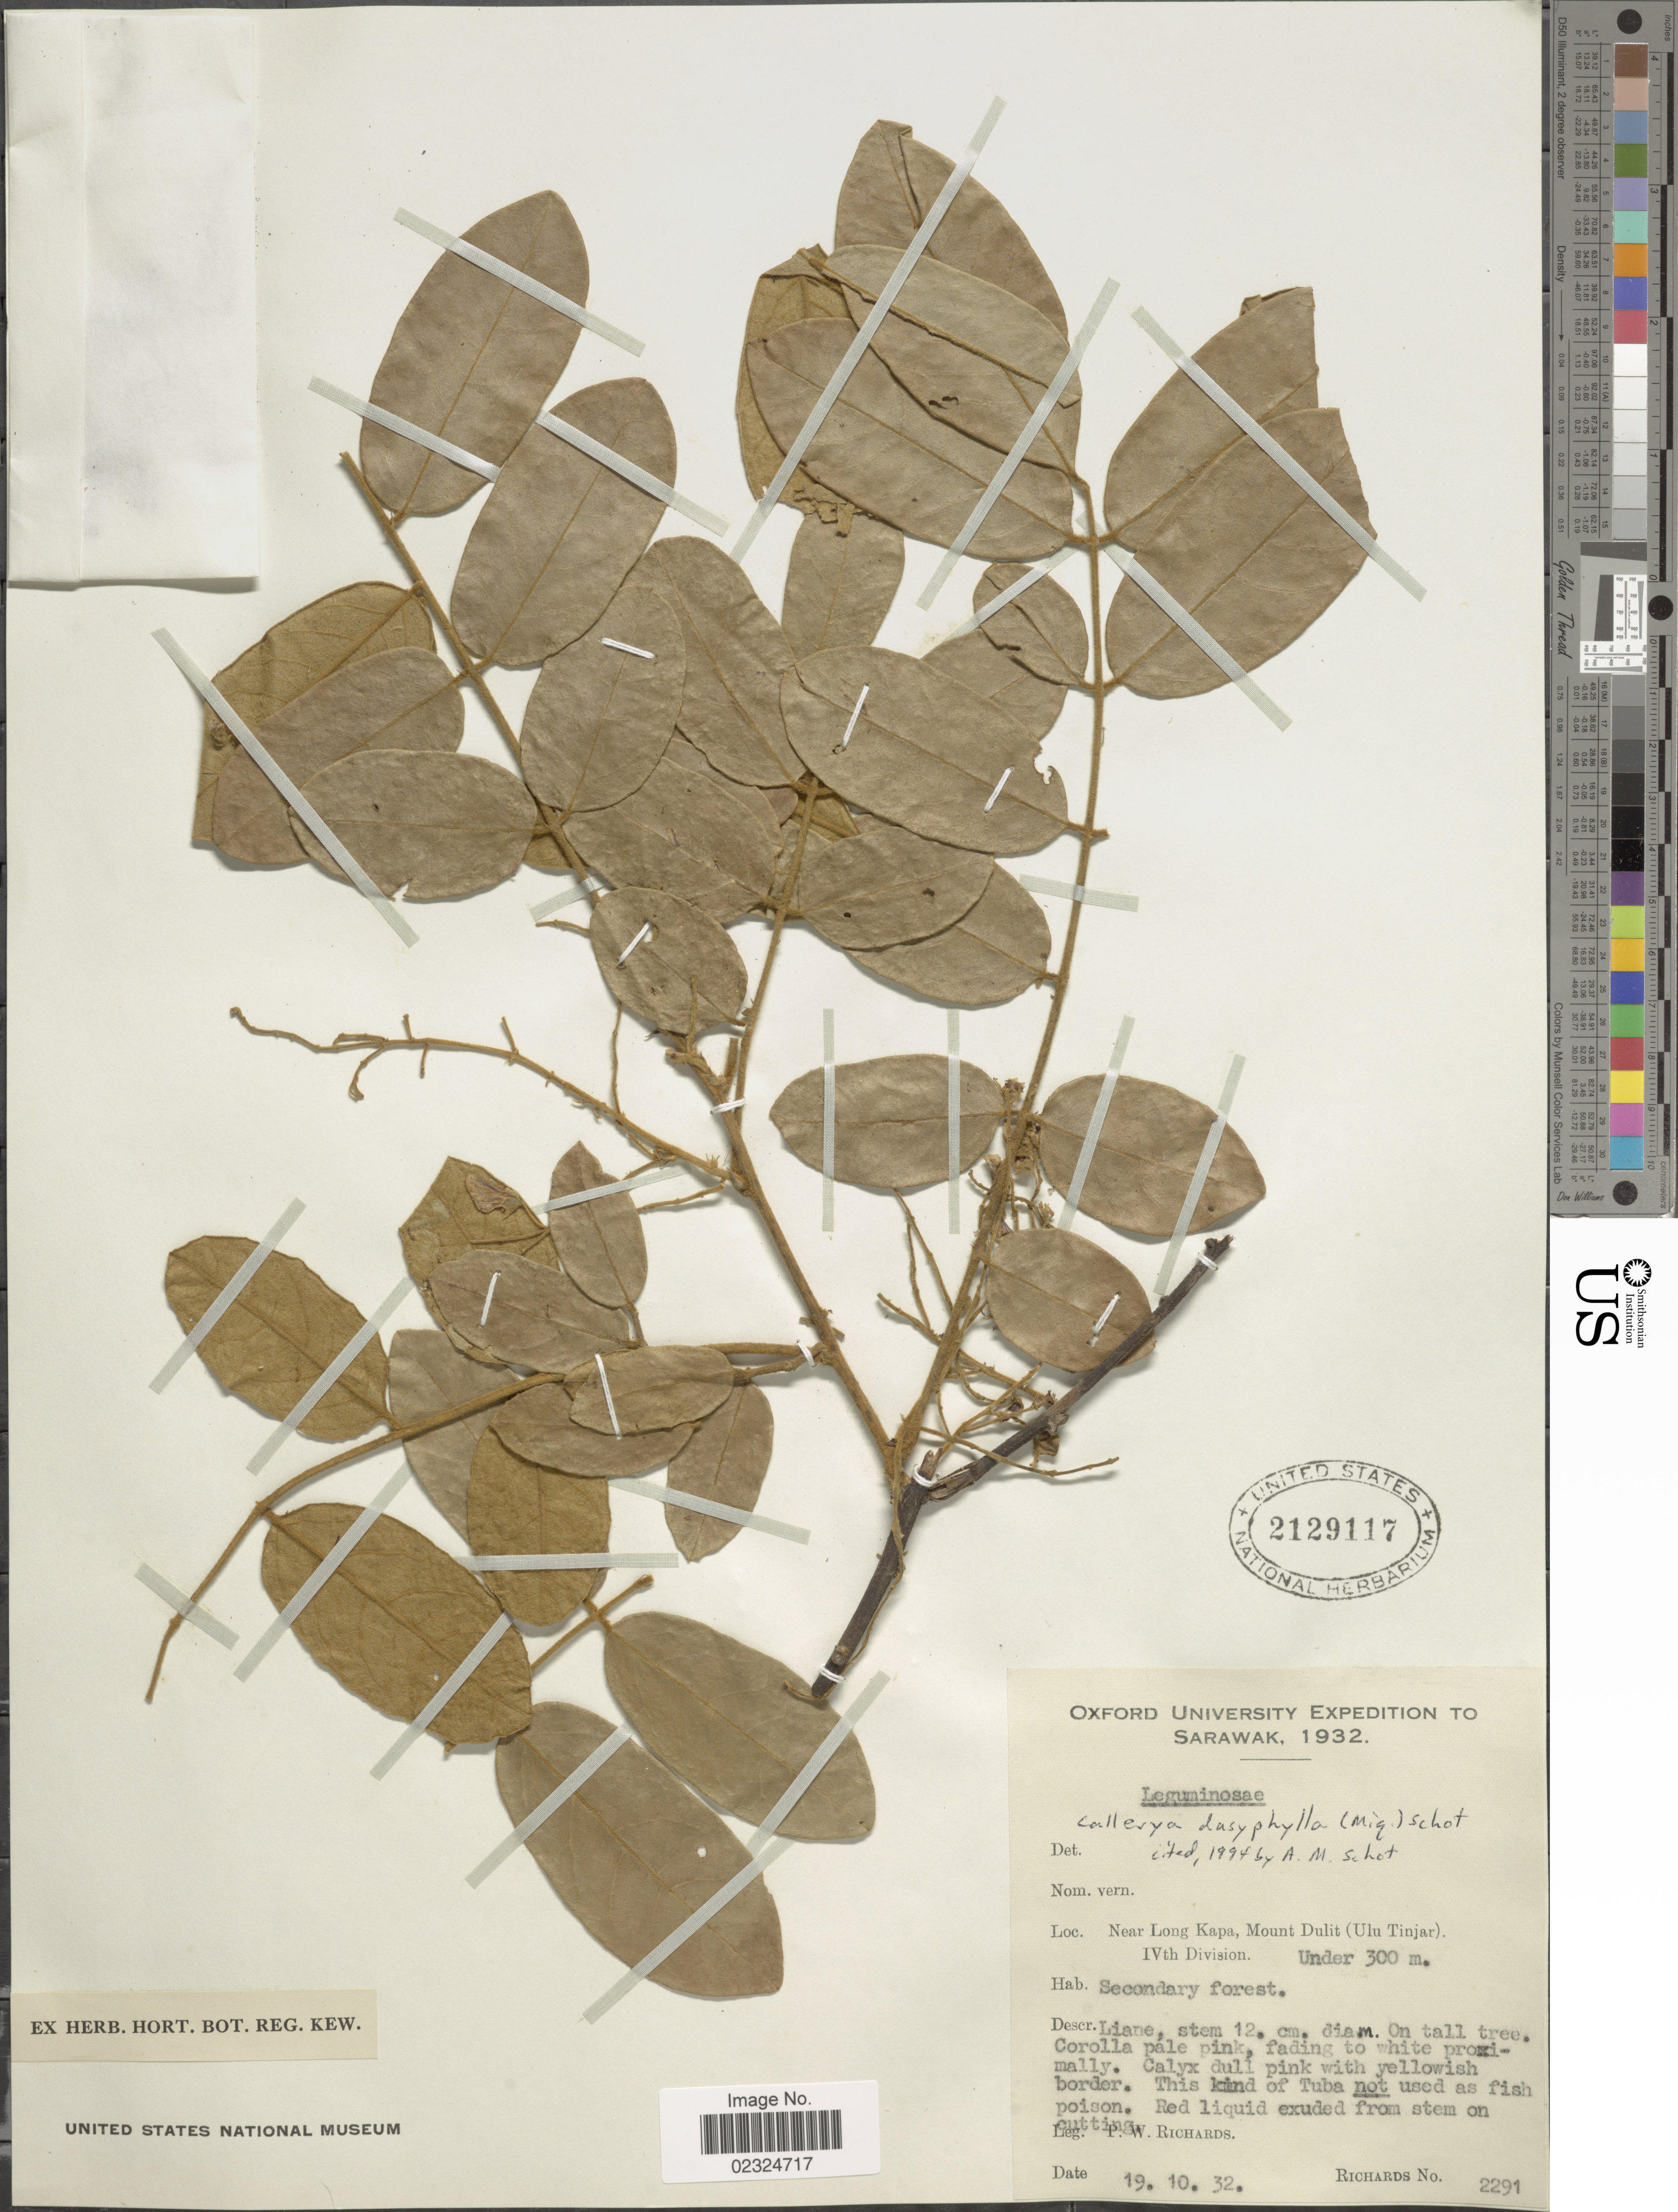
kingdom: Plantae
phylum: Tracheophyta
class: Magnoliopsida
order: Fabales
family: Fabaceae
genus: Padbruggea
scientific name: Padbruggea dasyphylla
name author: Miq.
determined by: Strong, Mark T., (BOT), Smithsonian Institution - National Museum of Natural History (UNITED STATES)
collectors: P. Richards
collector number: Richards 2291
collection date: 1932-10-19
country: Malaysia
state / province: Sarawak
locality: Near Long Kapa, Mount Dulit (Ulu Tinjar) IV th Division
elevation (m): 300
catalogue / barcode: US 2129117